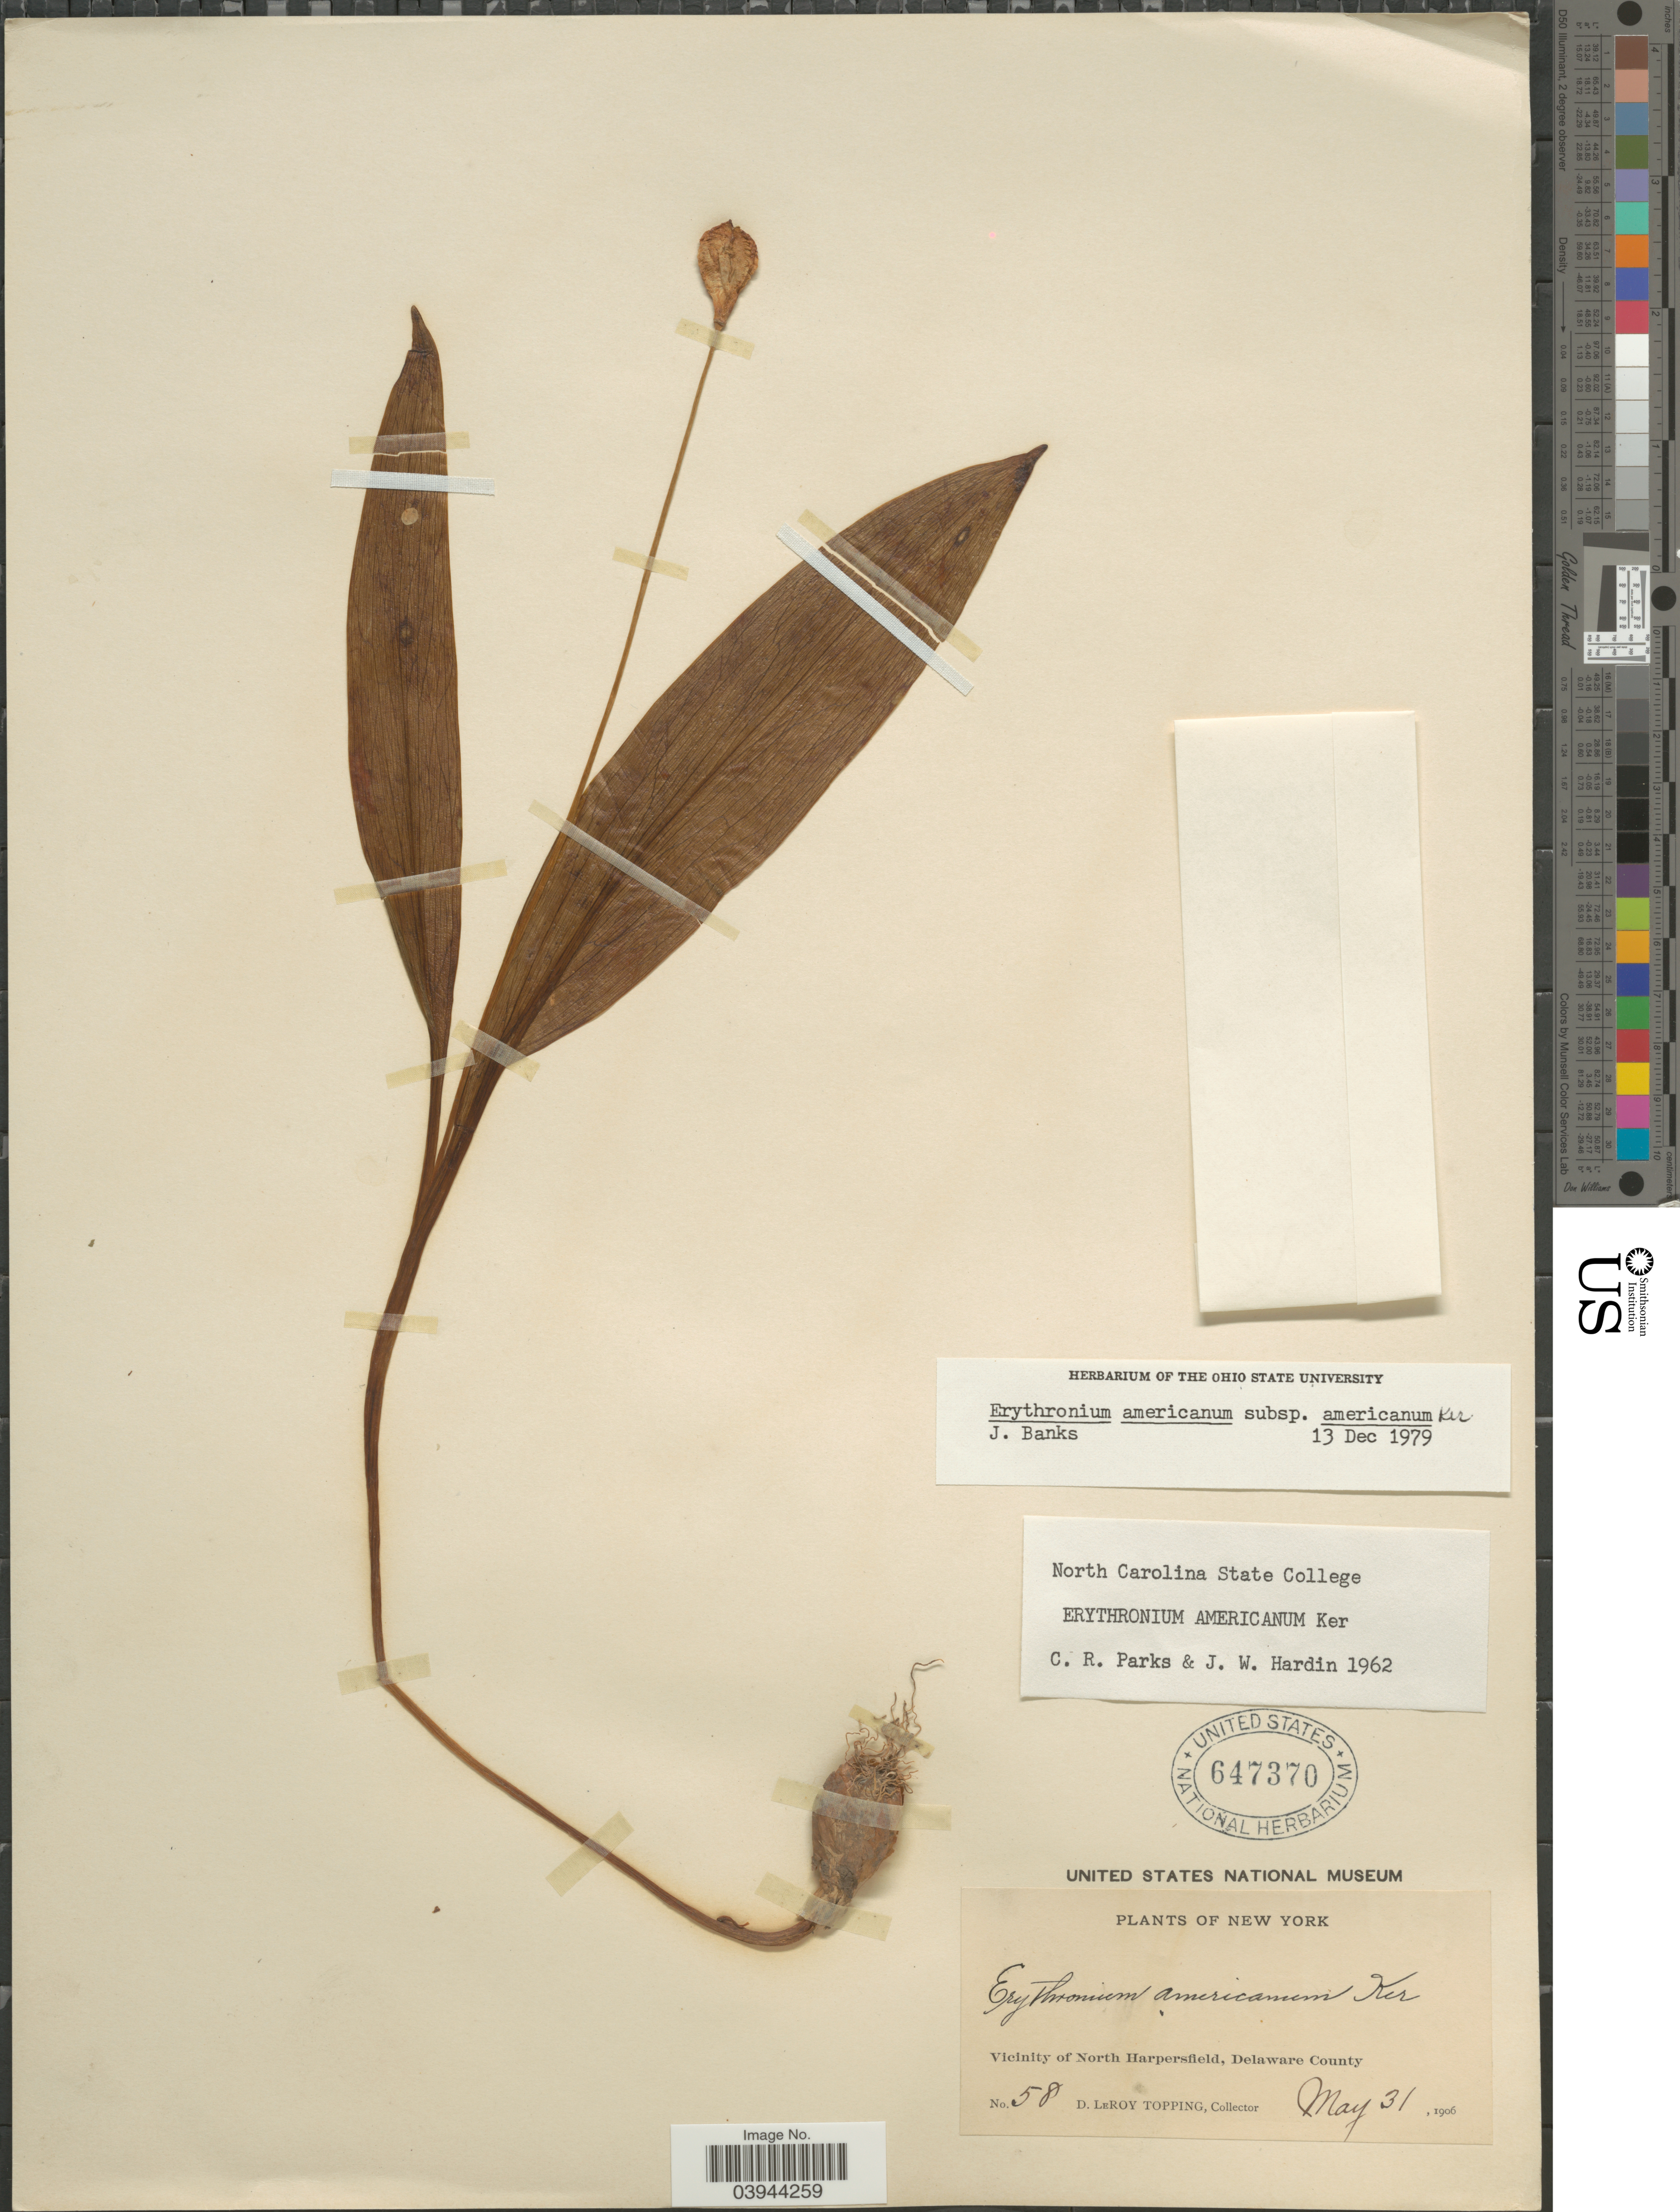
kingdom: Plantae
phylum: Tracheophyta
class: Liliopsida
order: Liliales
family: Liliaceae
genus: Erythronium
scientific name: Erythronium americanum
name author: Ker Gawl.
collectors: D. L. Topping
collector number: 58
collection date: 1906-05-31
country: United States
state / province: New York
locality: Vicinity of North Harpersfield , Delaware County.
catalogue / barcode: US 647370